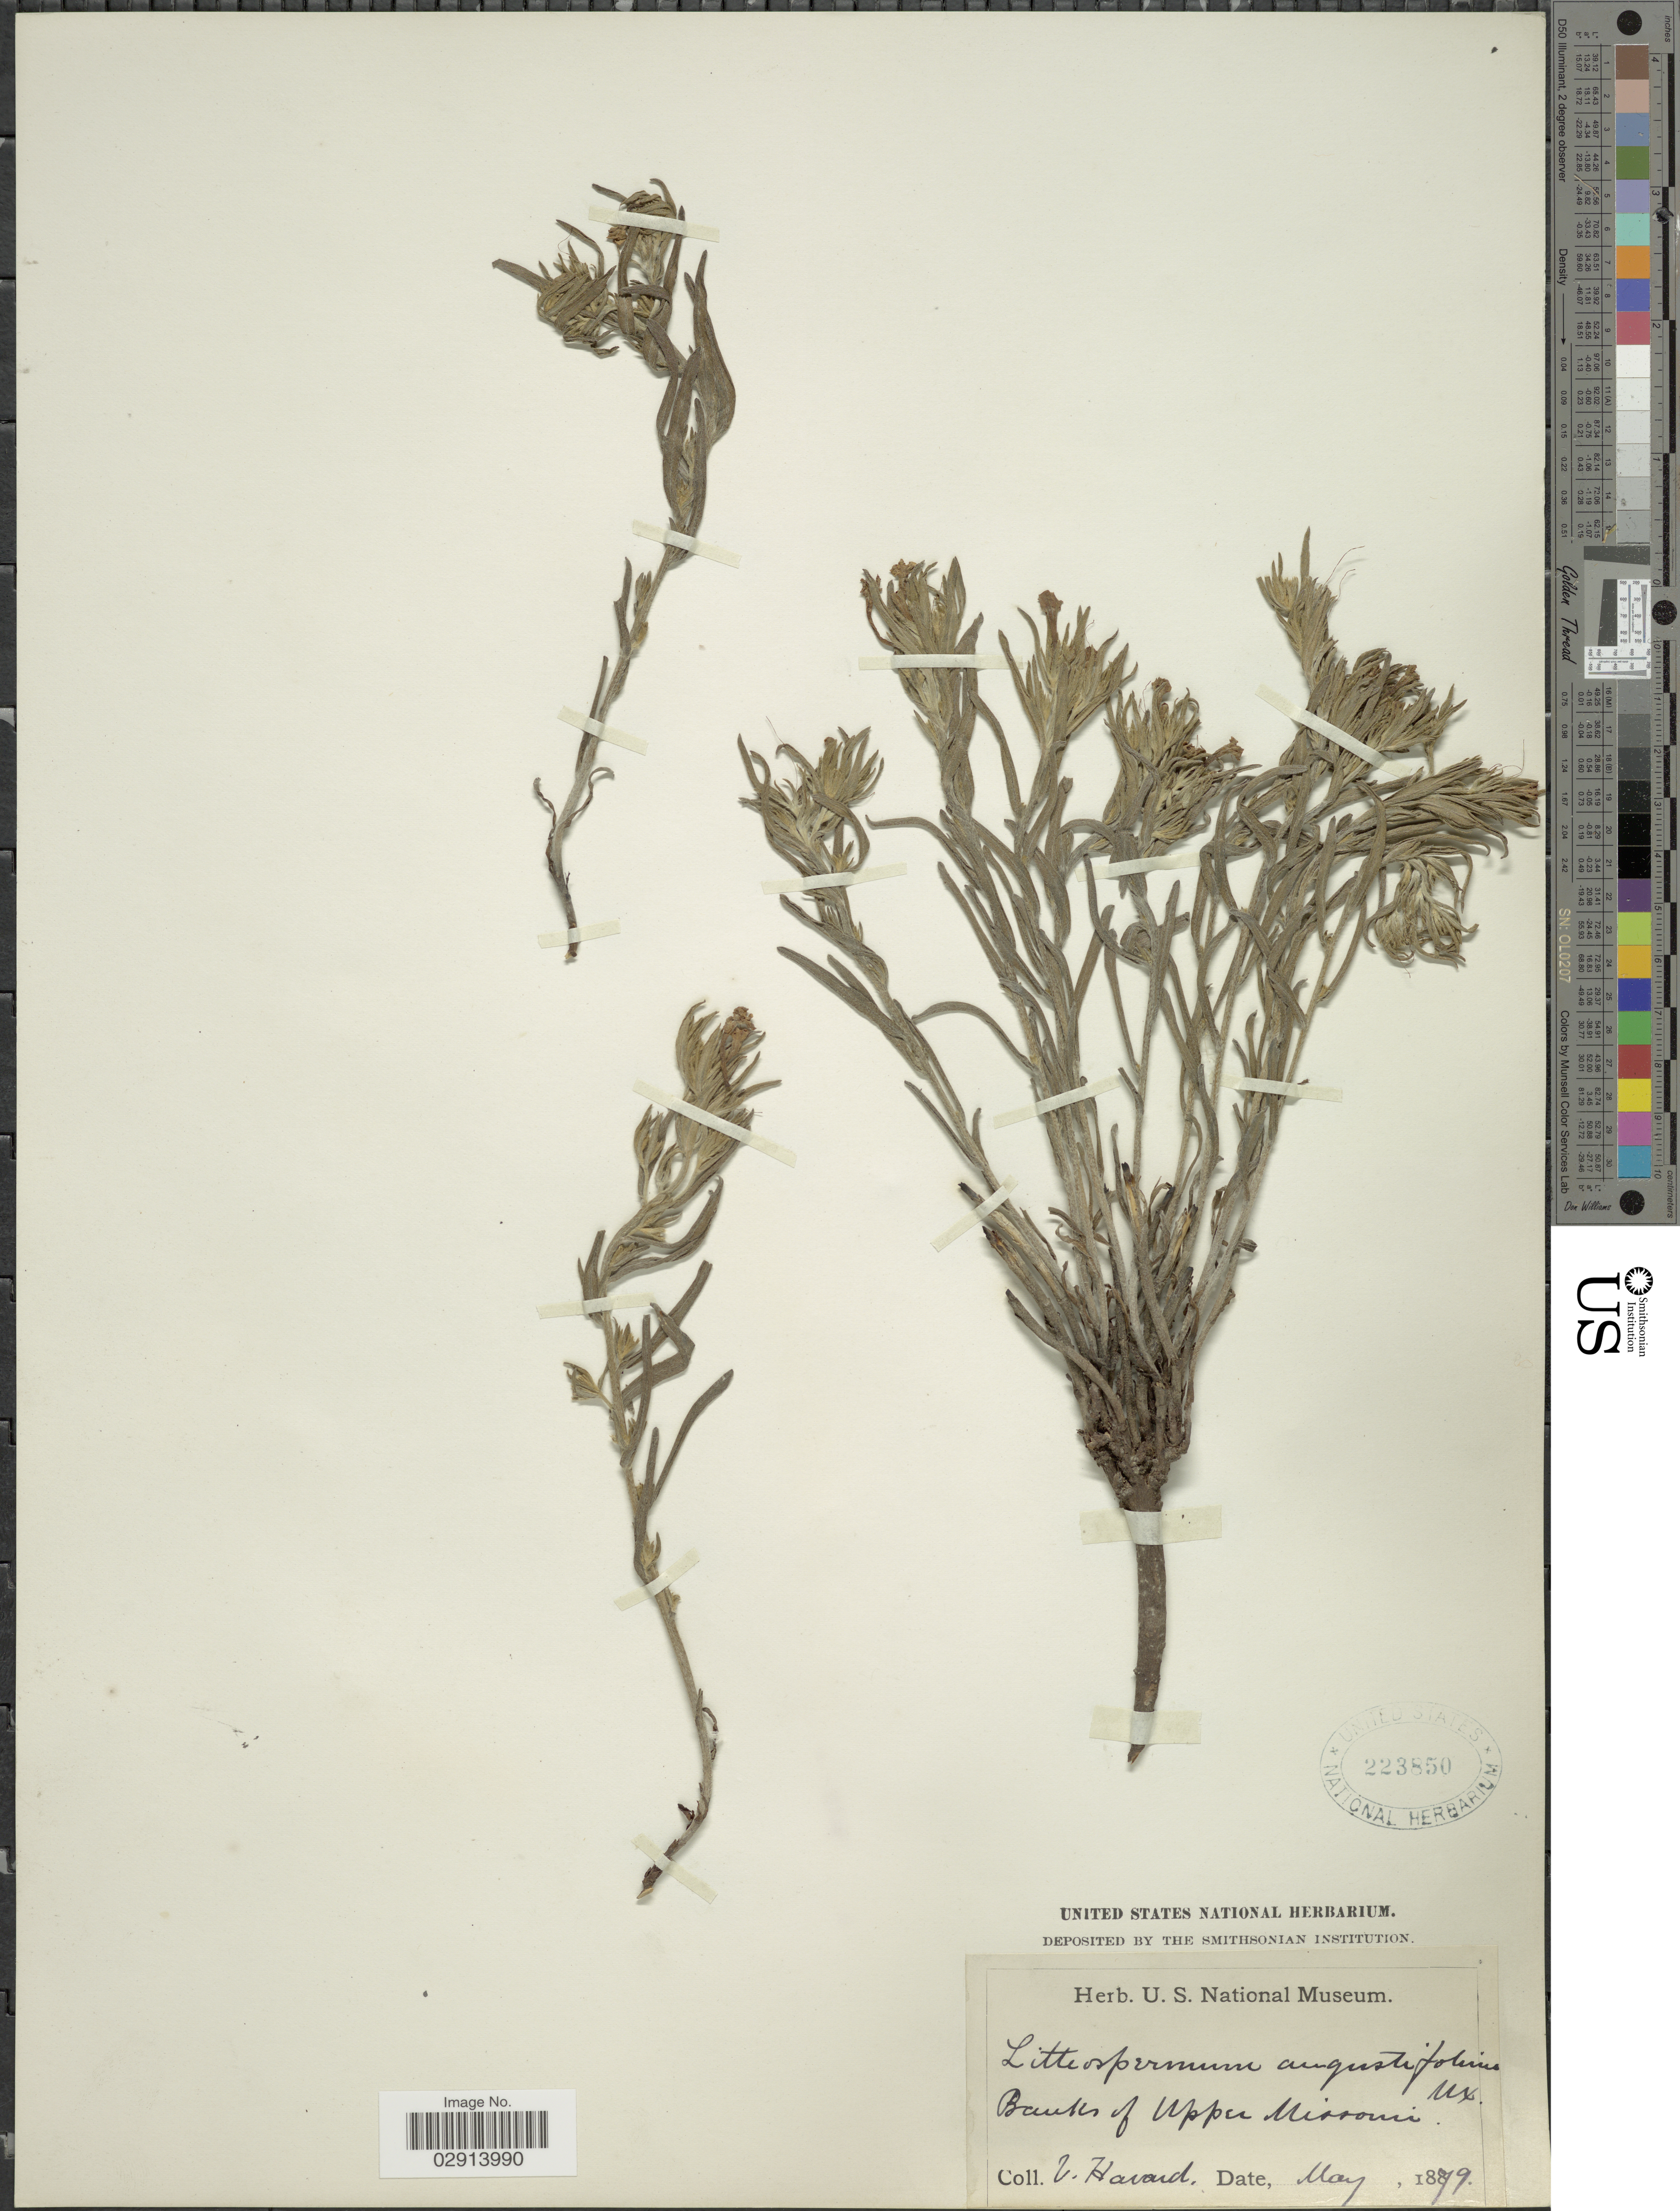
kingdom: Plantae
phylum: Tracheophyta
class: Magnoliopsida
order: Boraginales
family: Boraginaceae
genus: Lithospermum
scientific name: Lithospermum incisum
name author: Lehm.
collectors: V. Havard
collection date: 1879-05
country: United States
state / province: Missouri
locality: Banks of Upper Missouri.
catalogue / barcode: US 223850